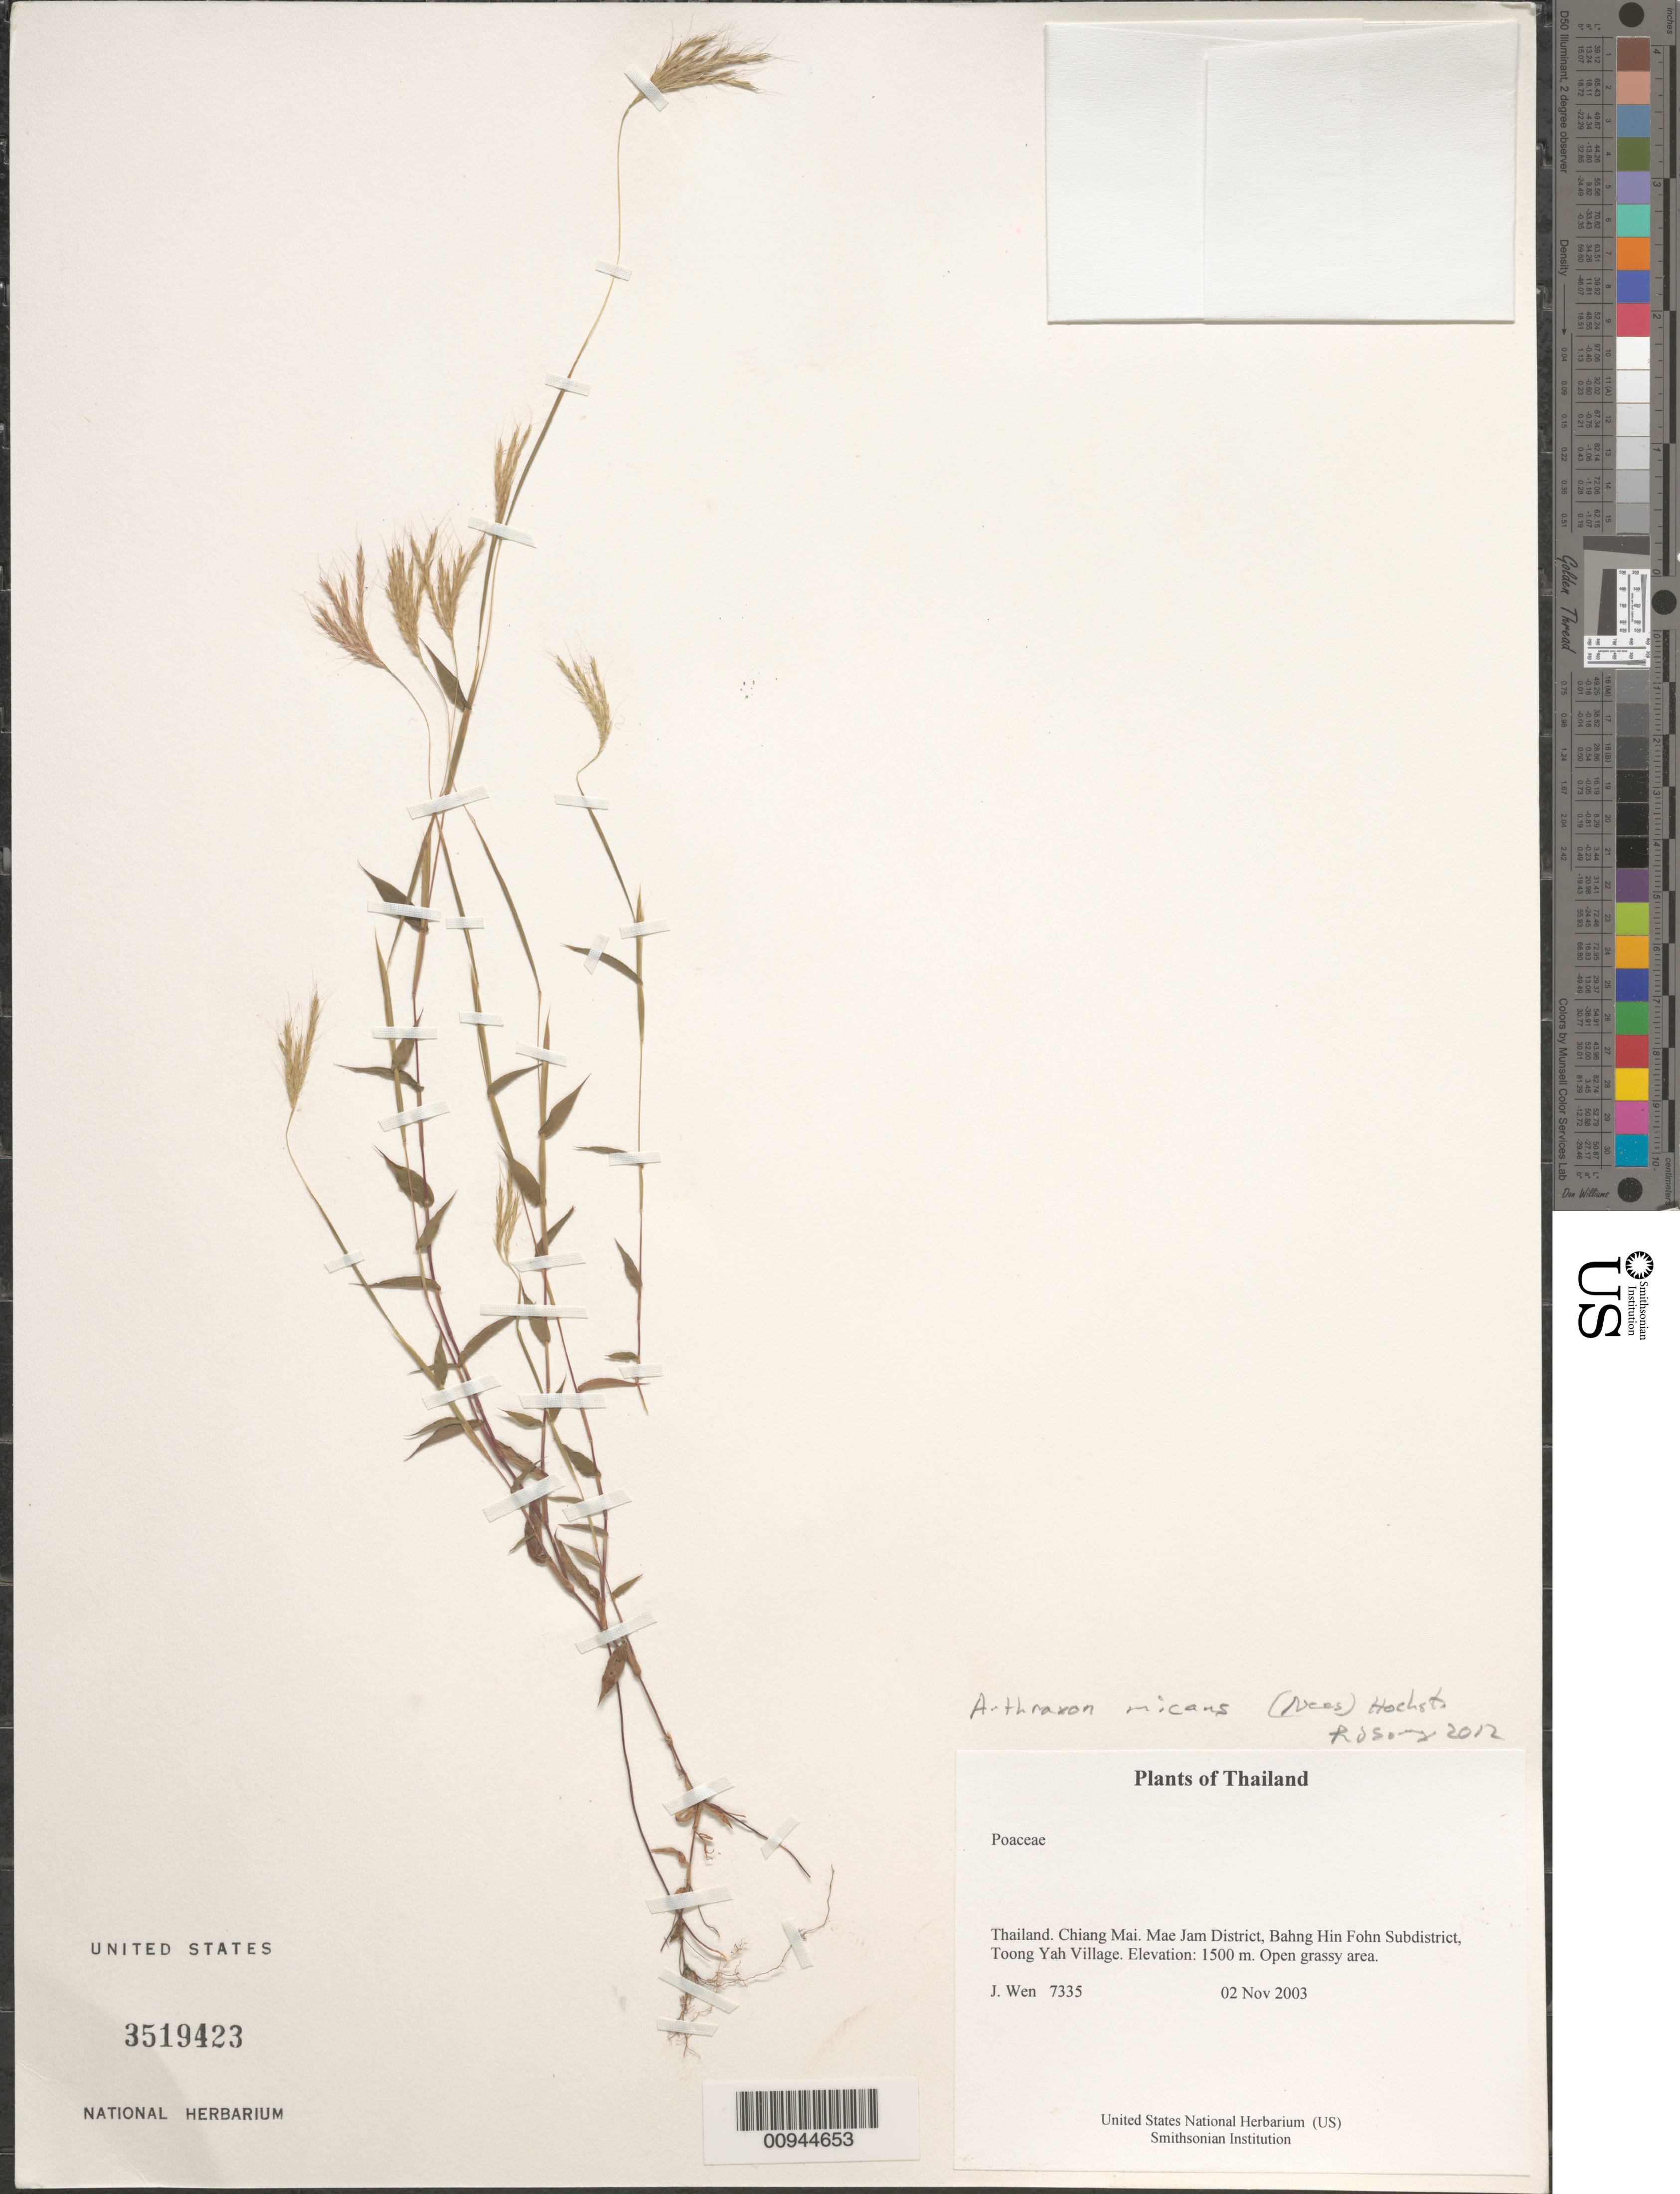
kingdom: Plantae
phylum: Tracheophyta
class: Liliopsida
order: Poales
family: Poaceae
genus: Arthraxon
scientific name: Arthraxon hispidus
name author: (Thunb.) Makino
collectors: J. Wen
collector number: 7335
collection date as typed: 02 Nov 2003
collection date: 2003-11-02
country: Thailand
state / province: Chiang Mai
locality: Mae Jam District, Bahng Hin Fohn Subdistrict, Toong Yah Village.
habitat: Open grassy area.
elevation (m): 1500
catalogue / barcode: US 3519423